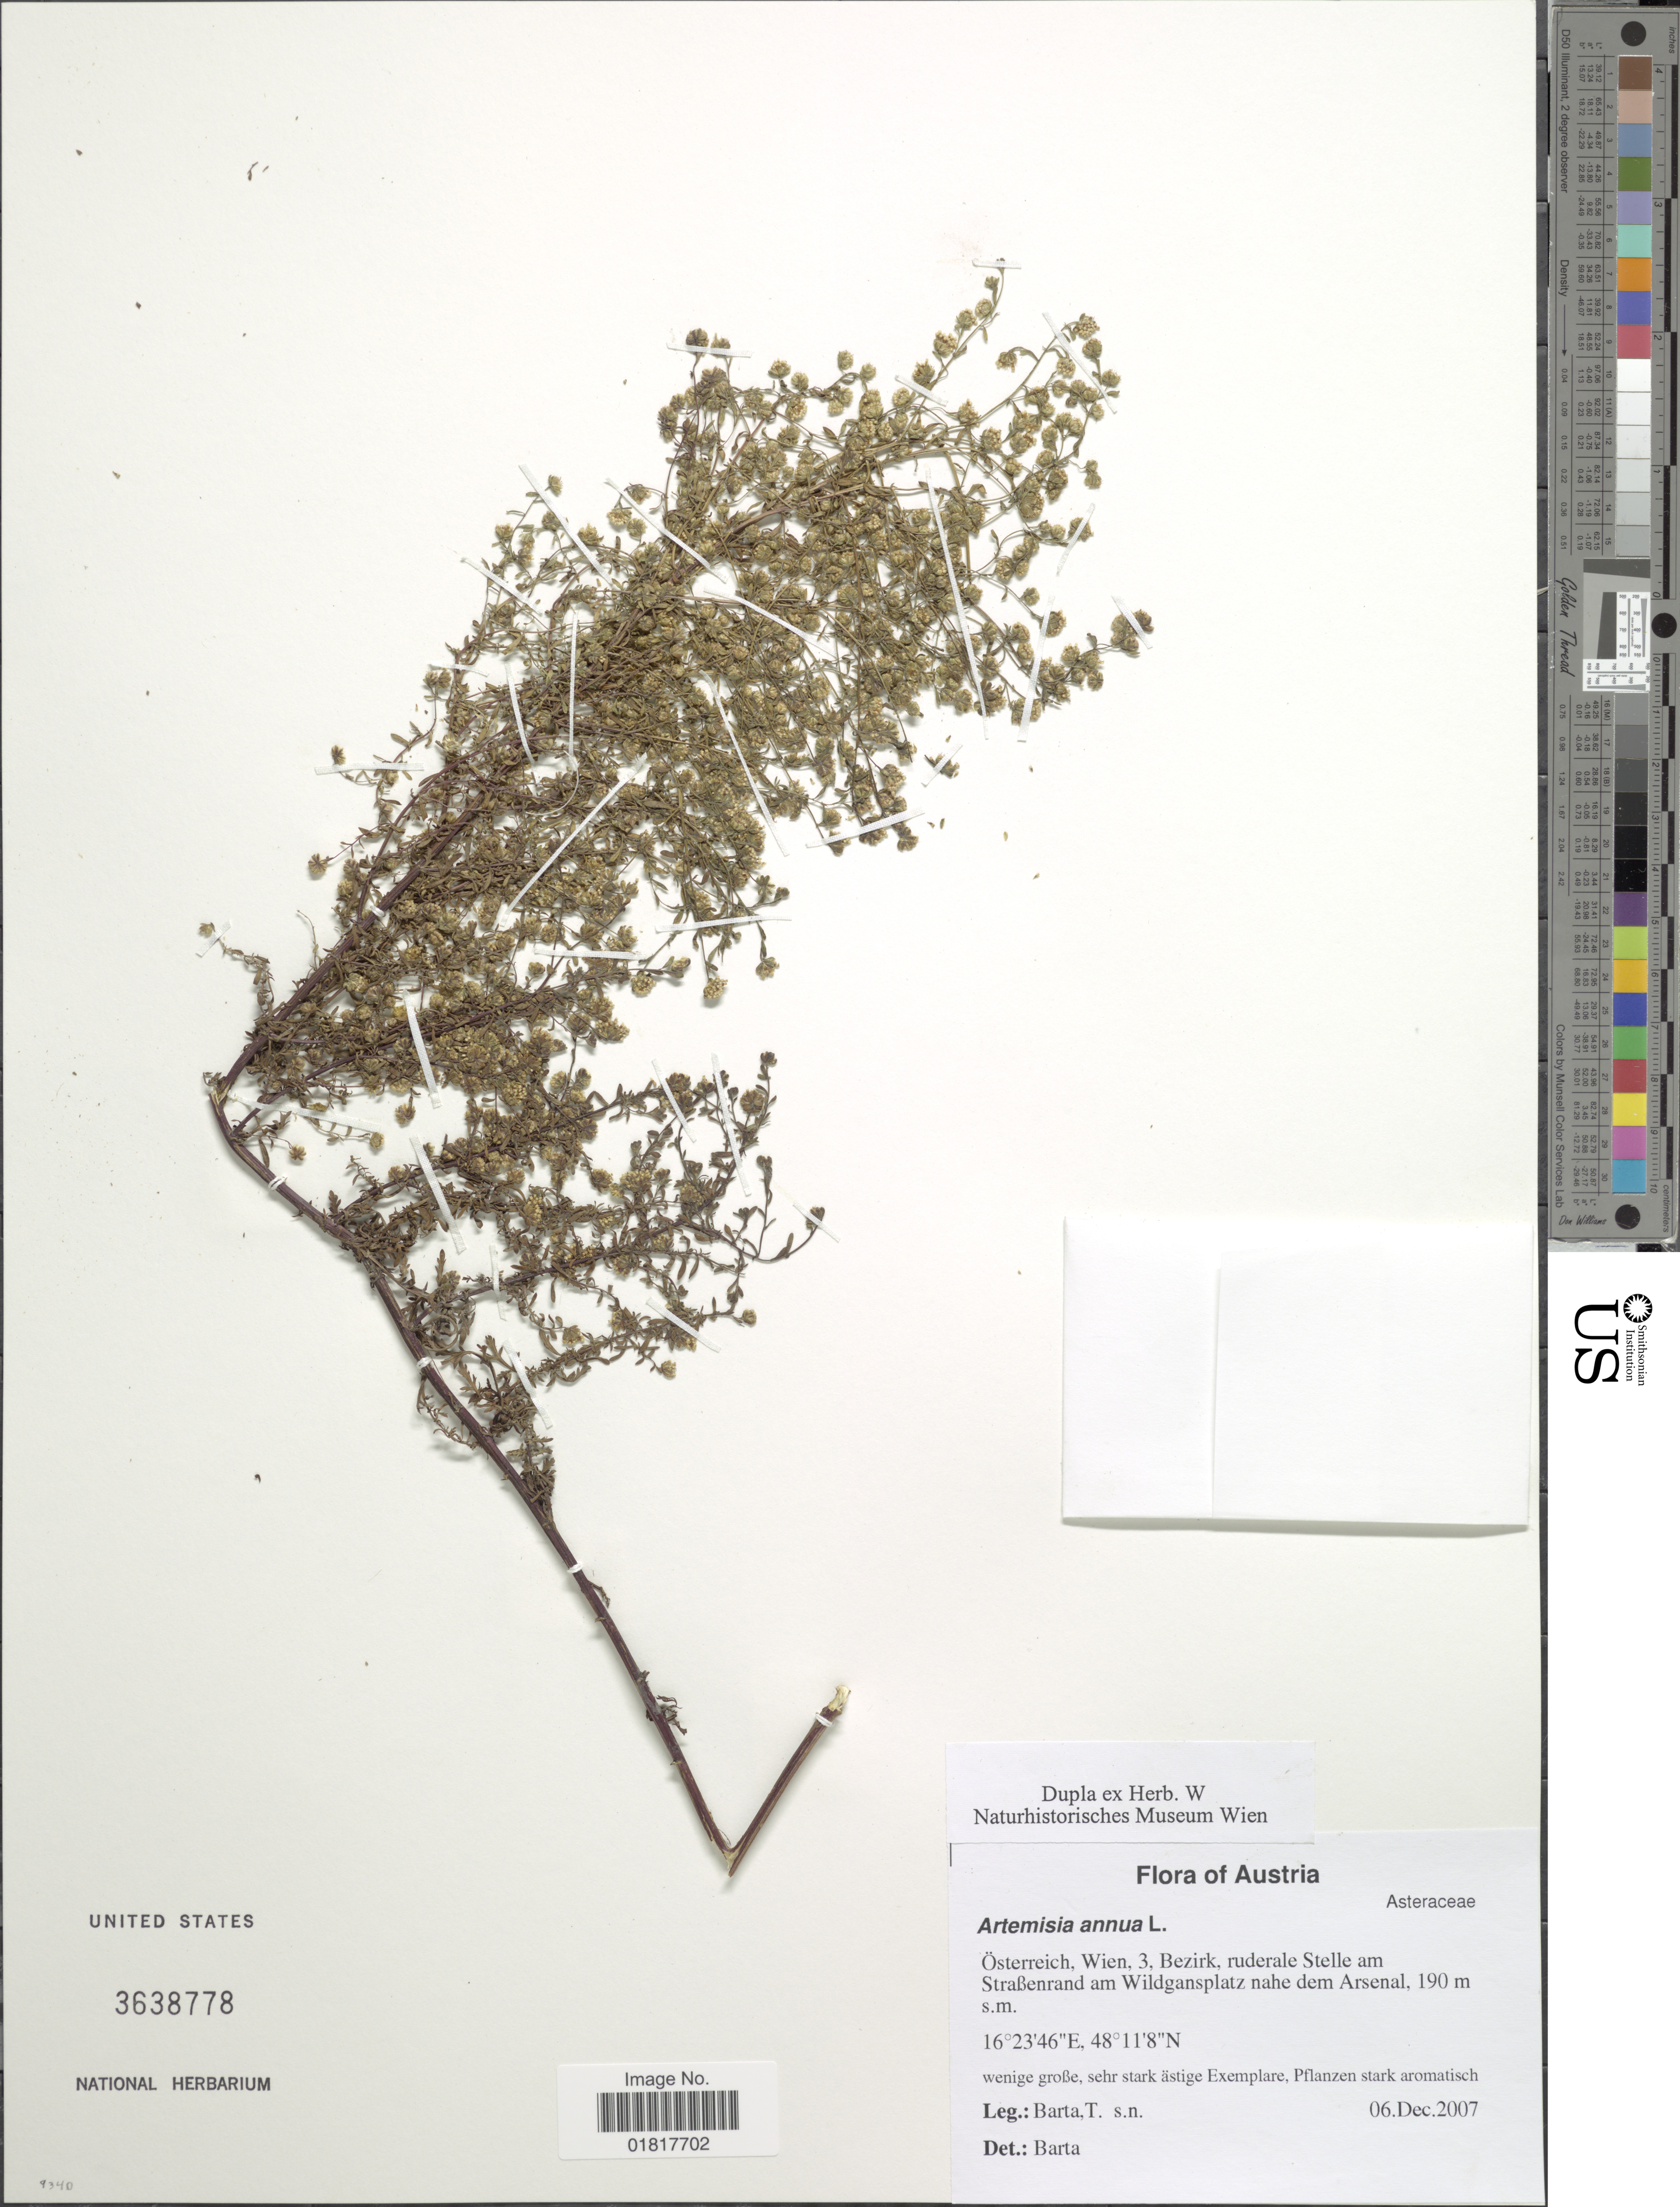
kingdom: Plantae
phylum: Tracheophyta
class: Magnoliopsida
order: Asterales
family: Asteraceae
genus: Artemisia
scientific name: Artemisia annua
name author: L.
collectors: T. Barta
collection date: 2007-12-06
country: Austria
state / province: Wien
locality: Österreich, 3 Bezirk, ruderale Stelle am Straßenrand am Wildgansplatz nahe dem Arsenal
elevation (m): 190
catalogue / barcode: US 3638778